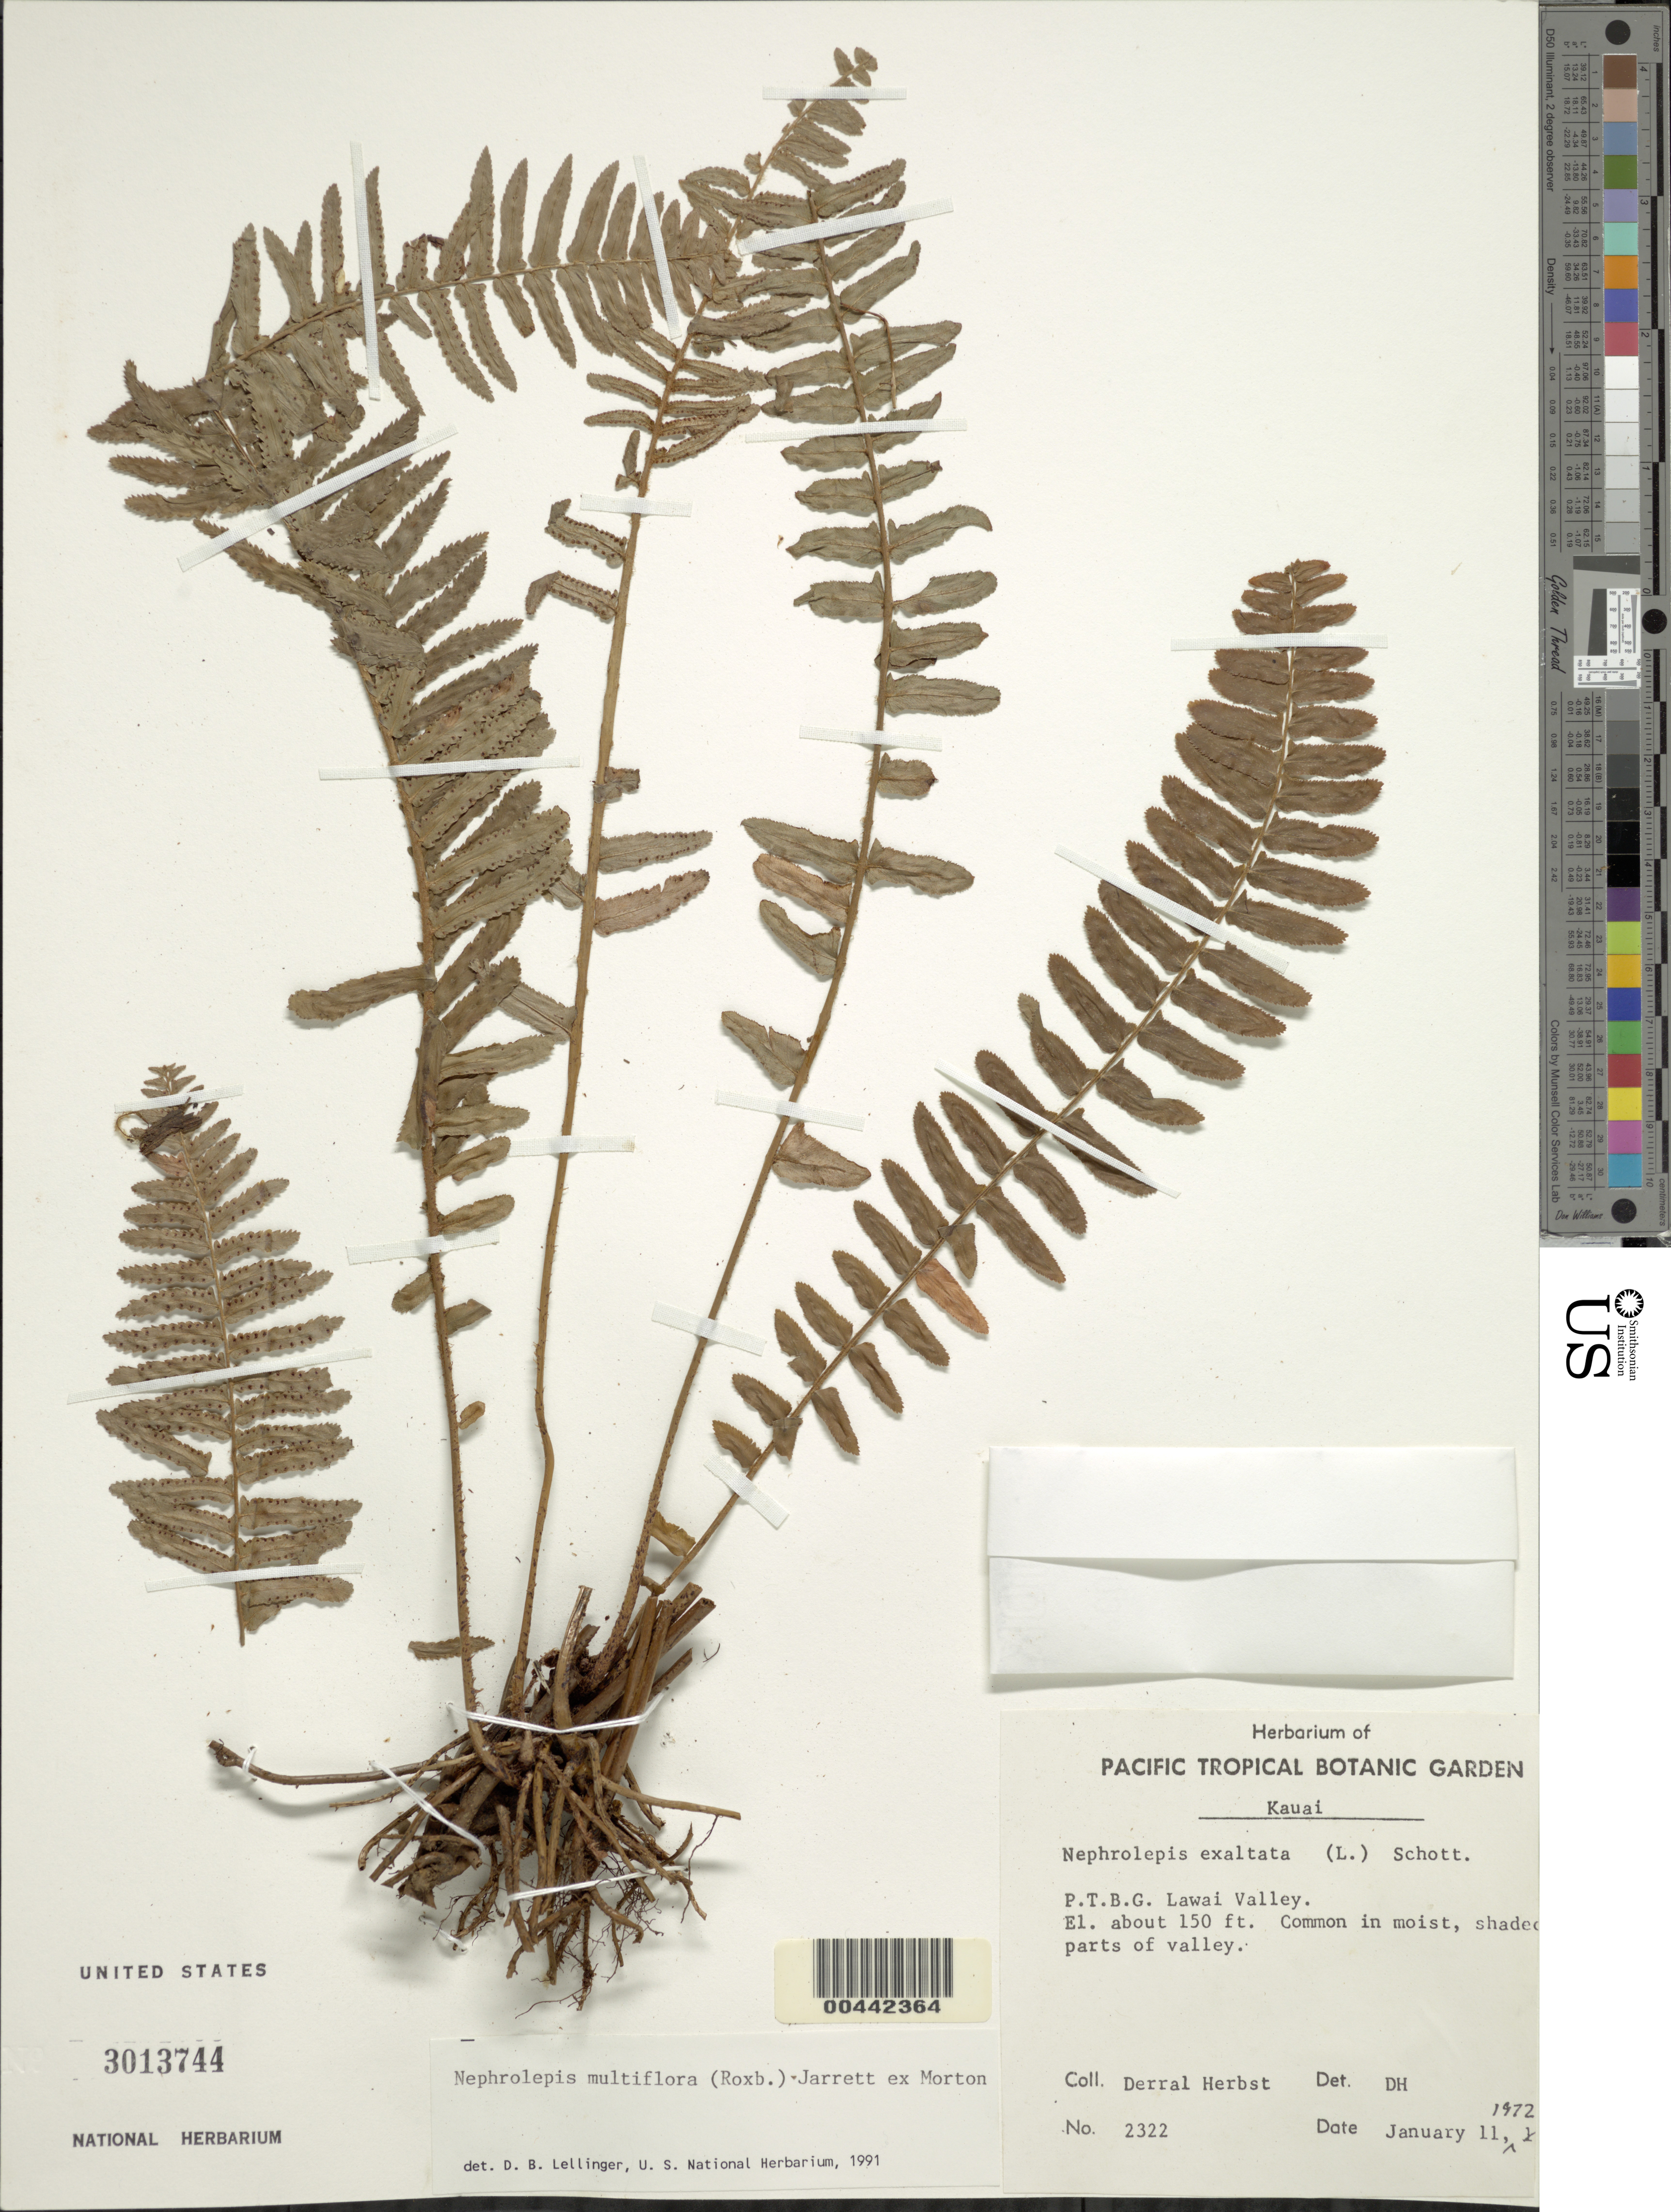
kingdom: Plantae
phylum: Tracheophyta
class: Polypodiopsida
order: Polypodiales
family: Nephrolepidaceae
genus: Nephrolepis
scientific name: Nephrolepis multiflora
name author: (Roxb.) F.M. Jarrett ex C.V. Morton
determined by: Lellinger, David B., (BOT), Smithsonian Institution - National Museum of Natural History (UNITED STATES)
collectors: D. R. Herbst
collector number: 2322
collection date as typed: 11 Jan 1972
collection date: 1972-01-11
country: United States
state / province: Hawaii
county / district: Kauai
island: Kaua'i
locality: P.T.B.G. Lawai Valley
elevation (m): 46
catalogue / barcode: US 3013744